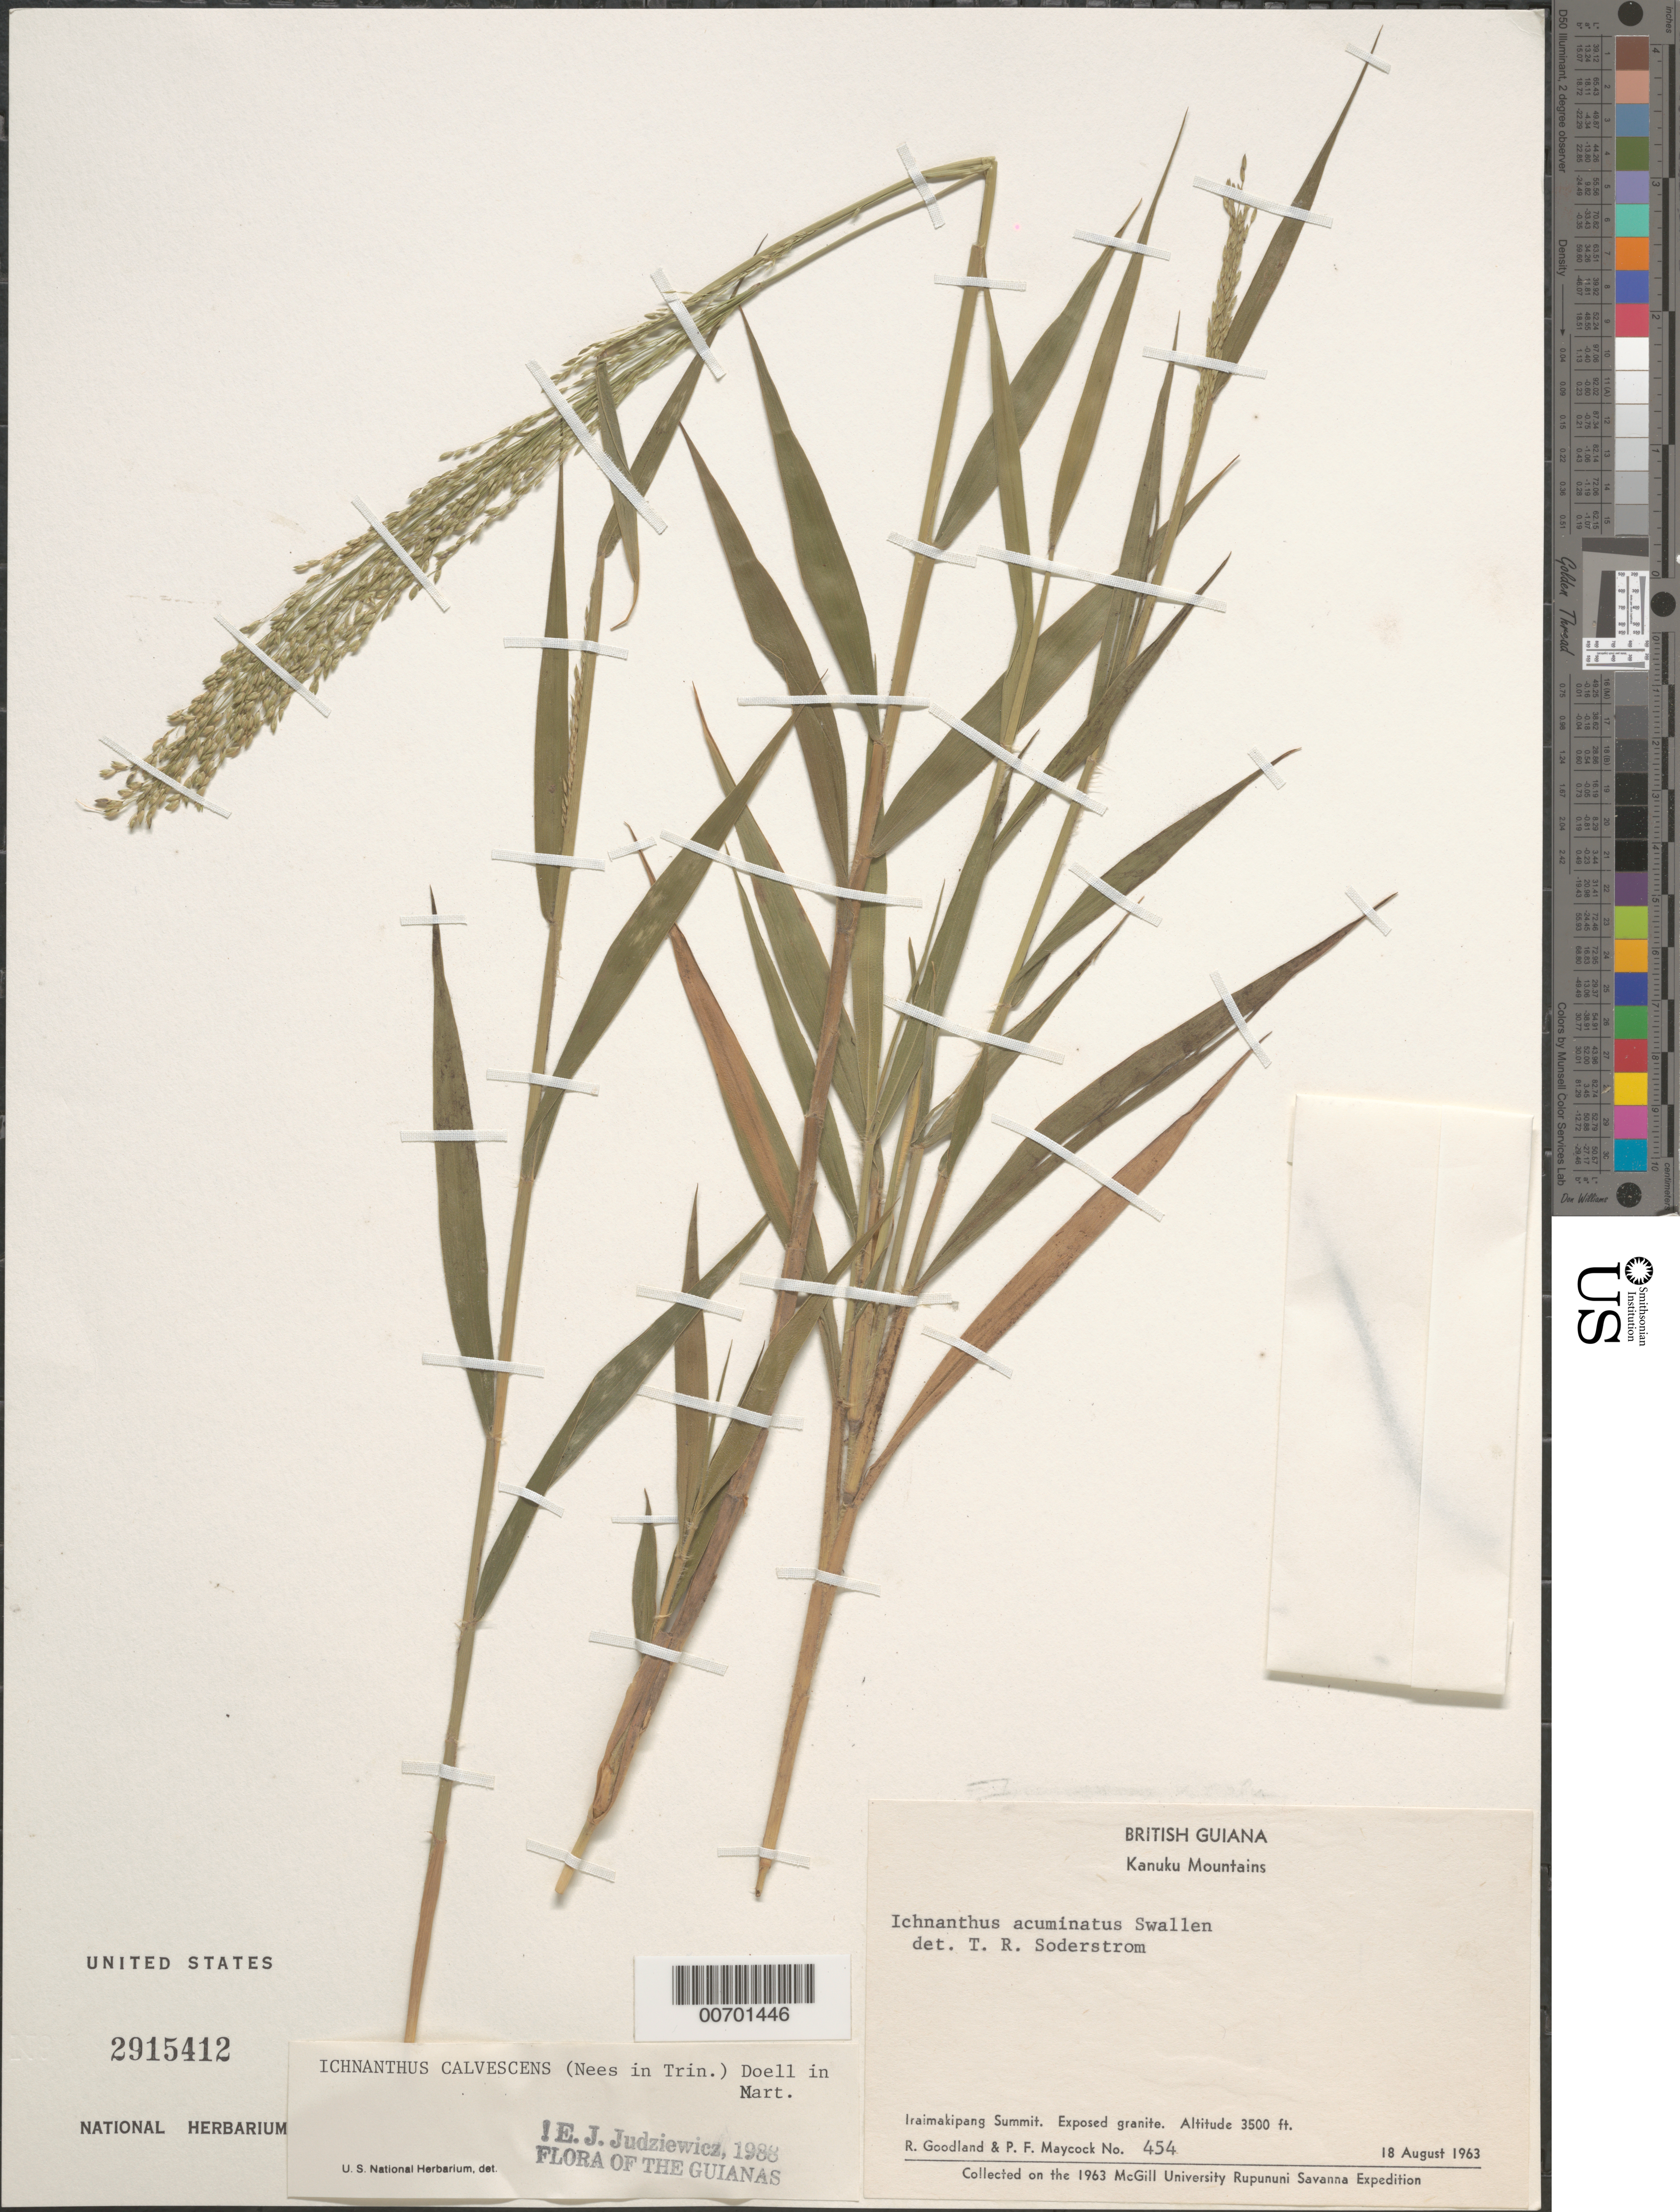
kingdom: Plantae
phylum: Tracheophyta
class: Liliopsida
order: Poales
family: Poaceae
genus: Ichnanthus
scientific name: Ichnanthus calvescens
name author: (Nees ex Trin.) Döll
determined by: Judziewicz, E. J.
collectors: R. Goodland & P. Maycock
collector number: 454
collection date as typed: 18-Aug-63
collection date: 1963-08-18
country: Guyana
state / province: U. Takutu-U. Essequibo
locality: Mt. Iraimakipang, summit, Kanuku Mountains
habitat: Exposed granite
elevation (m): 1067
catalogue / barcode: US 2915412